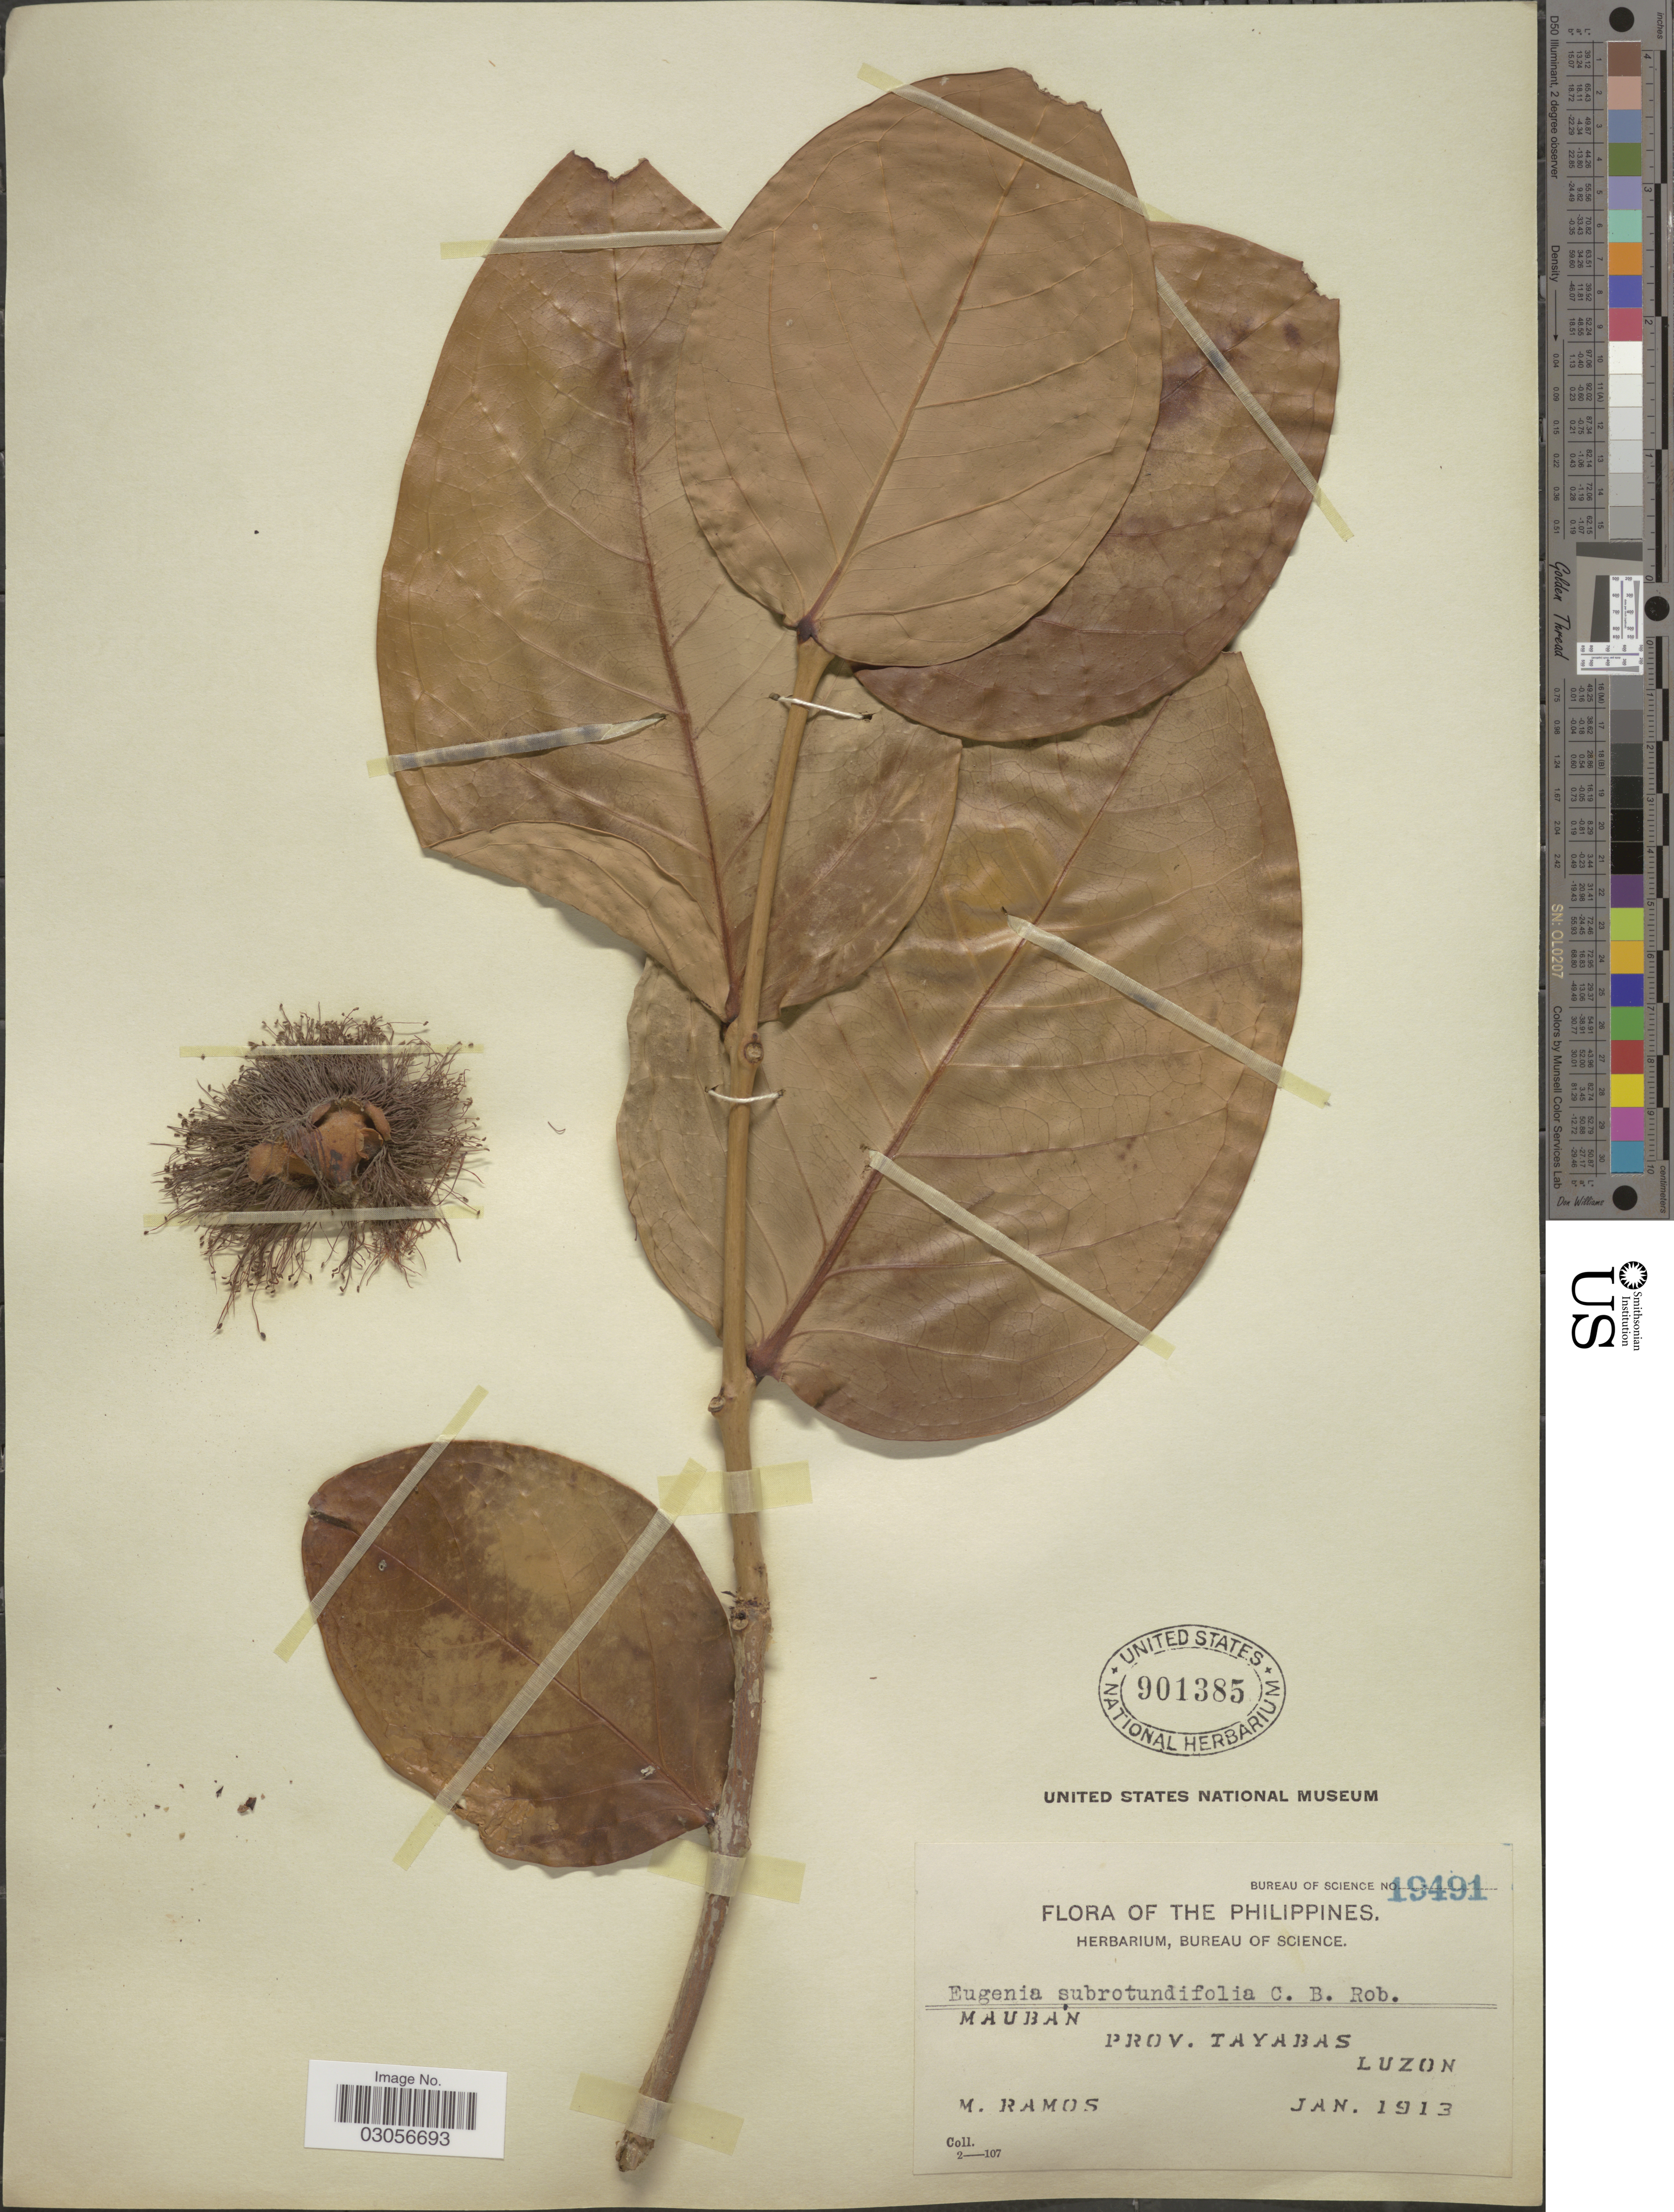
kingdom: Plantae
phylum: Tracheophyta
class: Magnoliopsida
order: Myrtales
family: Myrtaceae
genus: Syzygium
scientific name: Syzygium subrotundifolium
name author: (C.B. Rob.) Merr.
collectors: M. Ramos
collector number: Bureau of Science 19491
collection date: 1913-01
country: Philippines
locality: Mauban. Prov. Tayabas. Luzon.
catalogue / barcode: US 901385